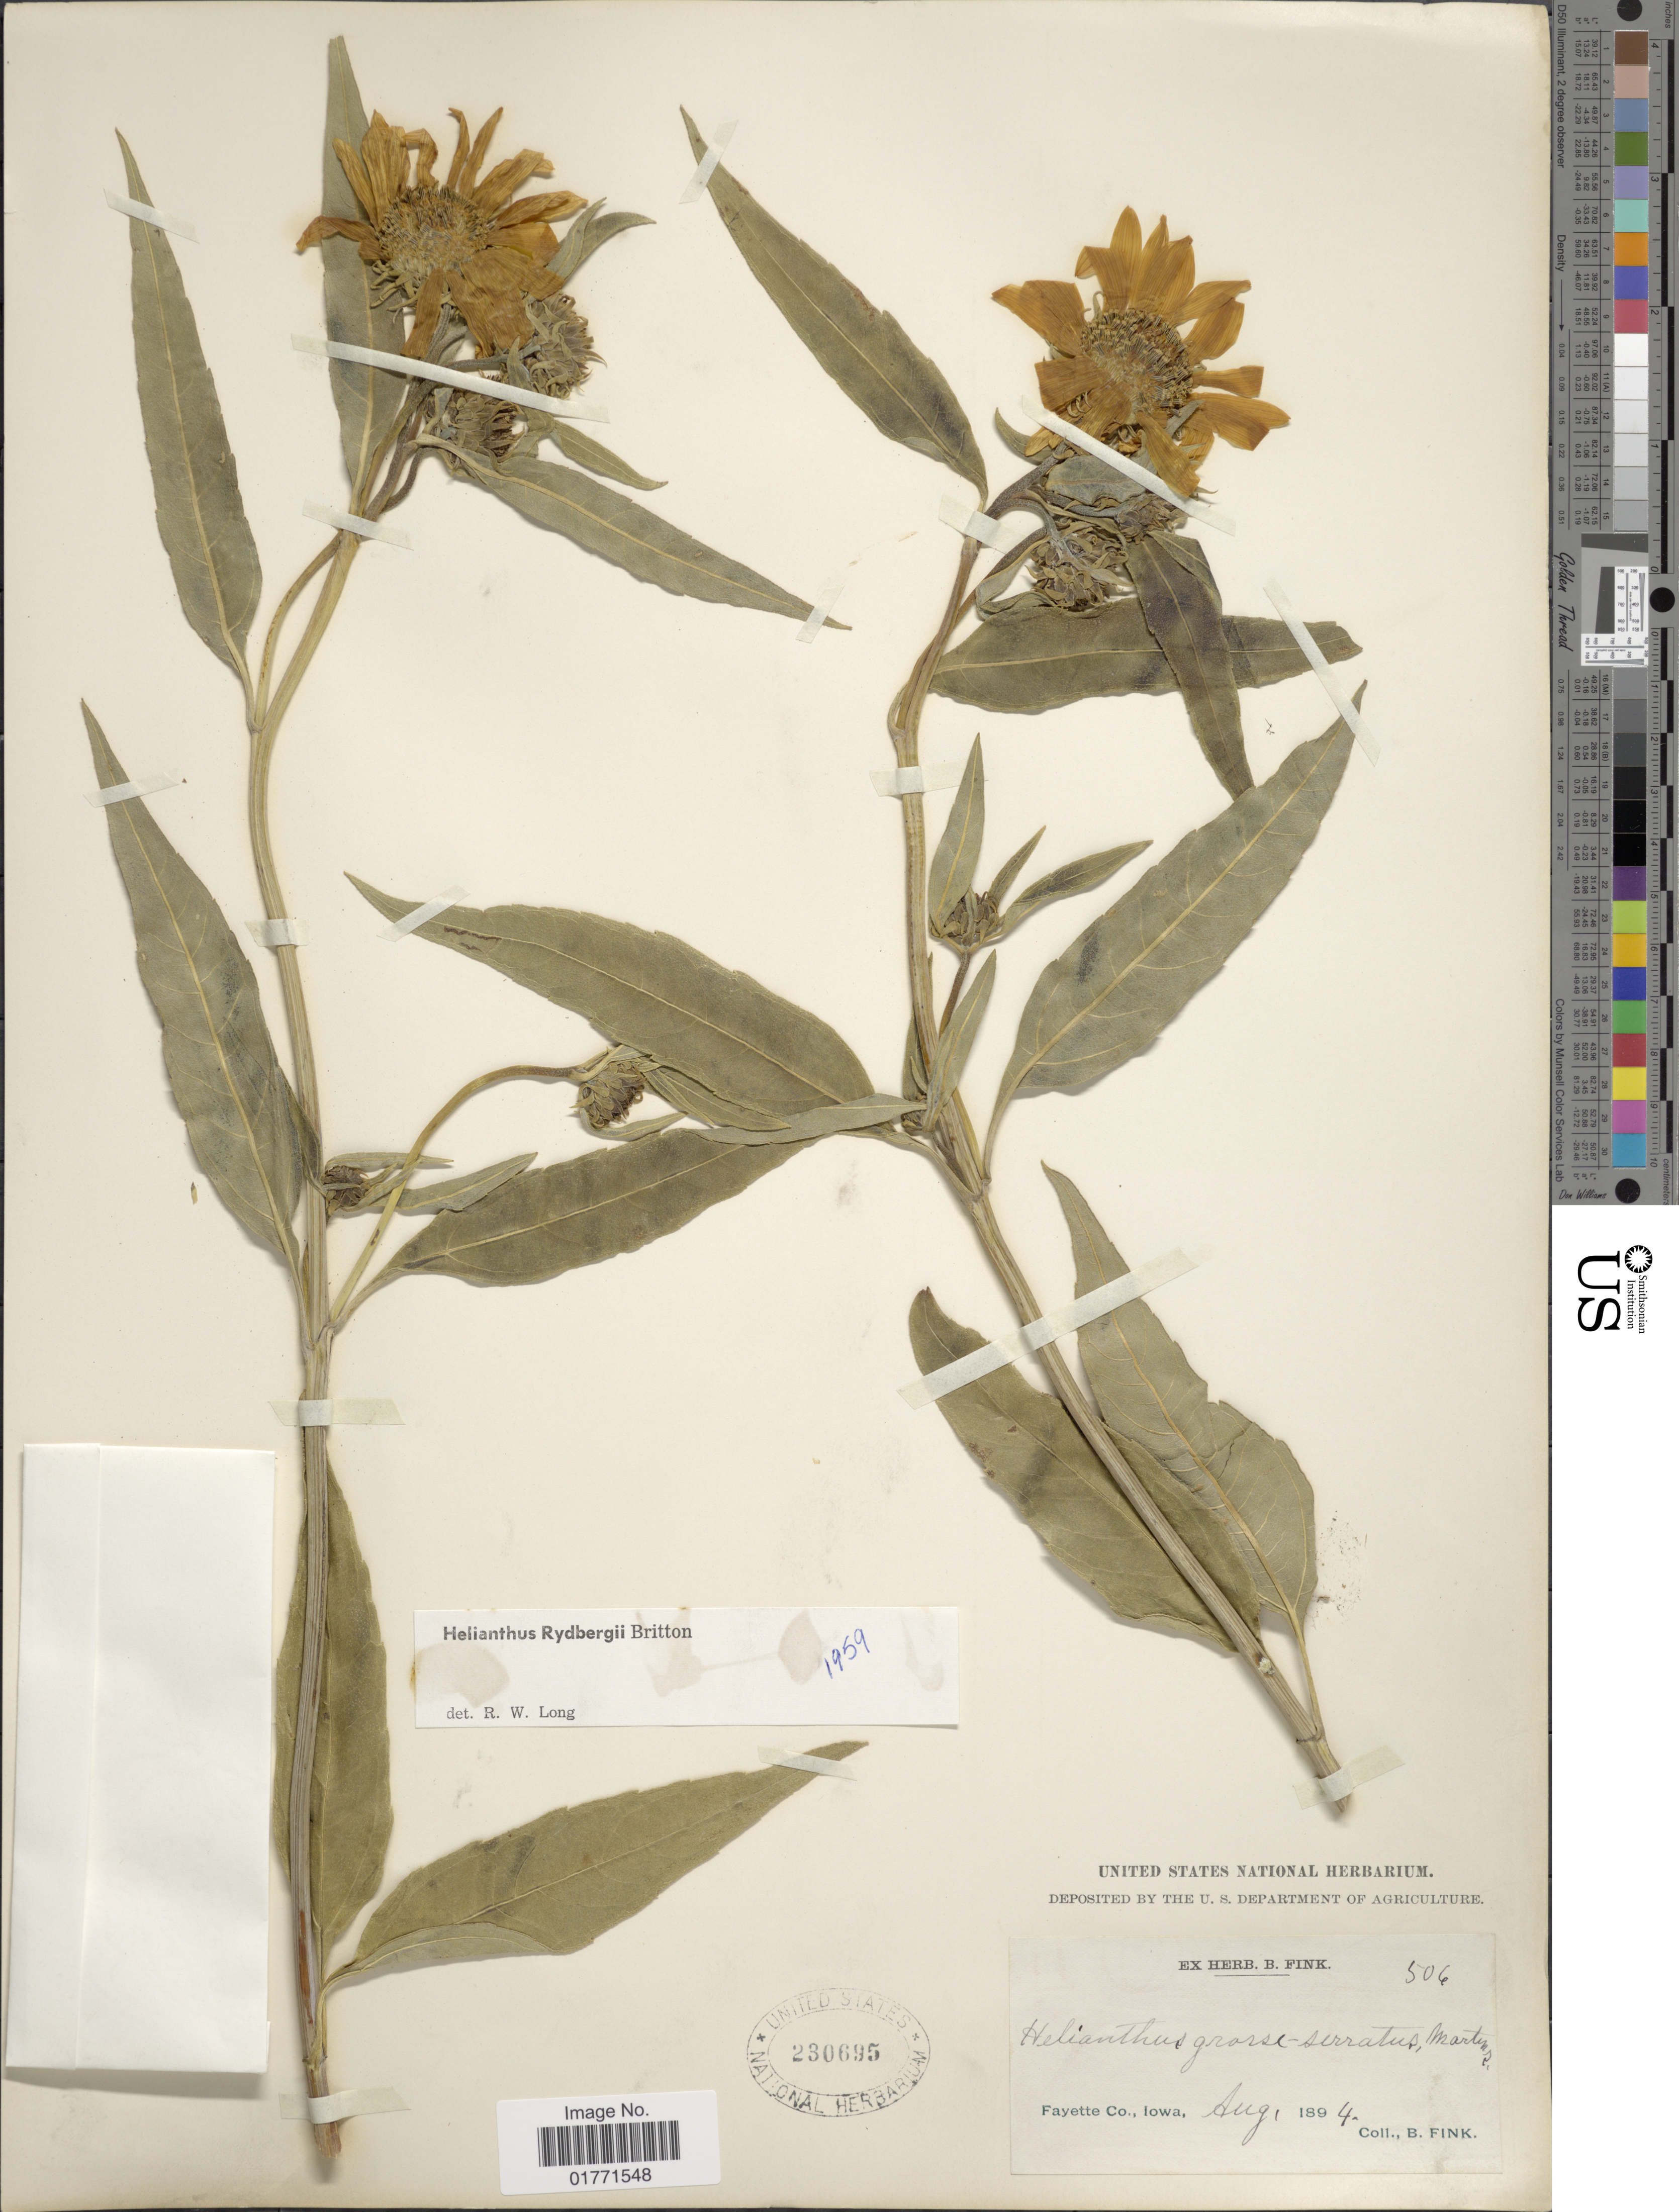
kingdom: Plantae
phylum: Tracheophyta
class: Magnoliopsida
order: Asterales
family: Asteraceae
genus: Helianthus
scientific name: Helianthus rydbergi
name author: Britton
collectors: B. Fink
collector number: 506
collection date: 1894-08-01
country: United States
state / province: Iowa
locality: Fayette Co., Iowa.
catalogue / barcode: US 230695